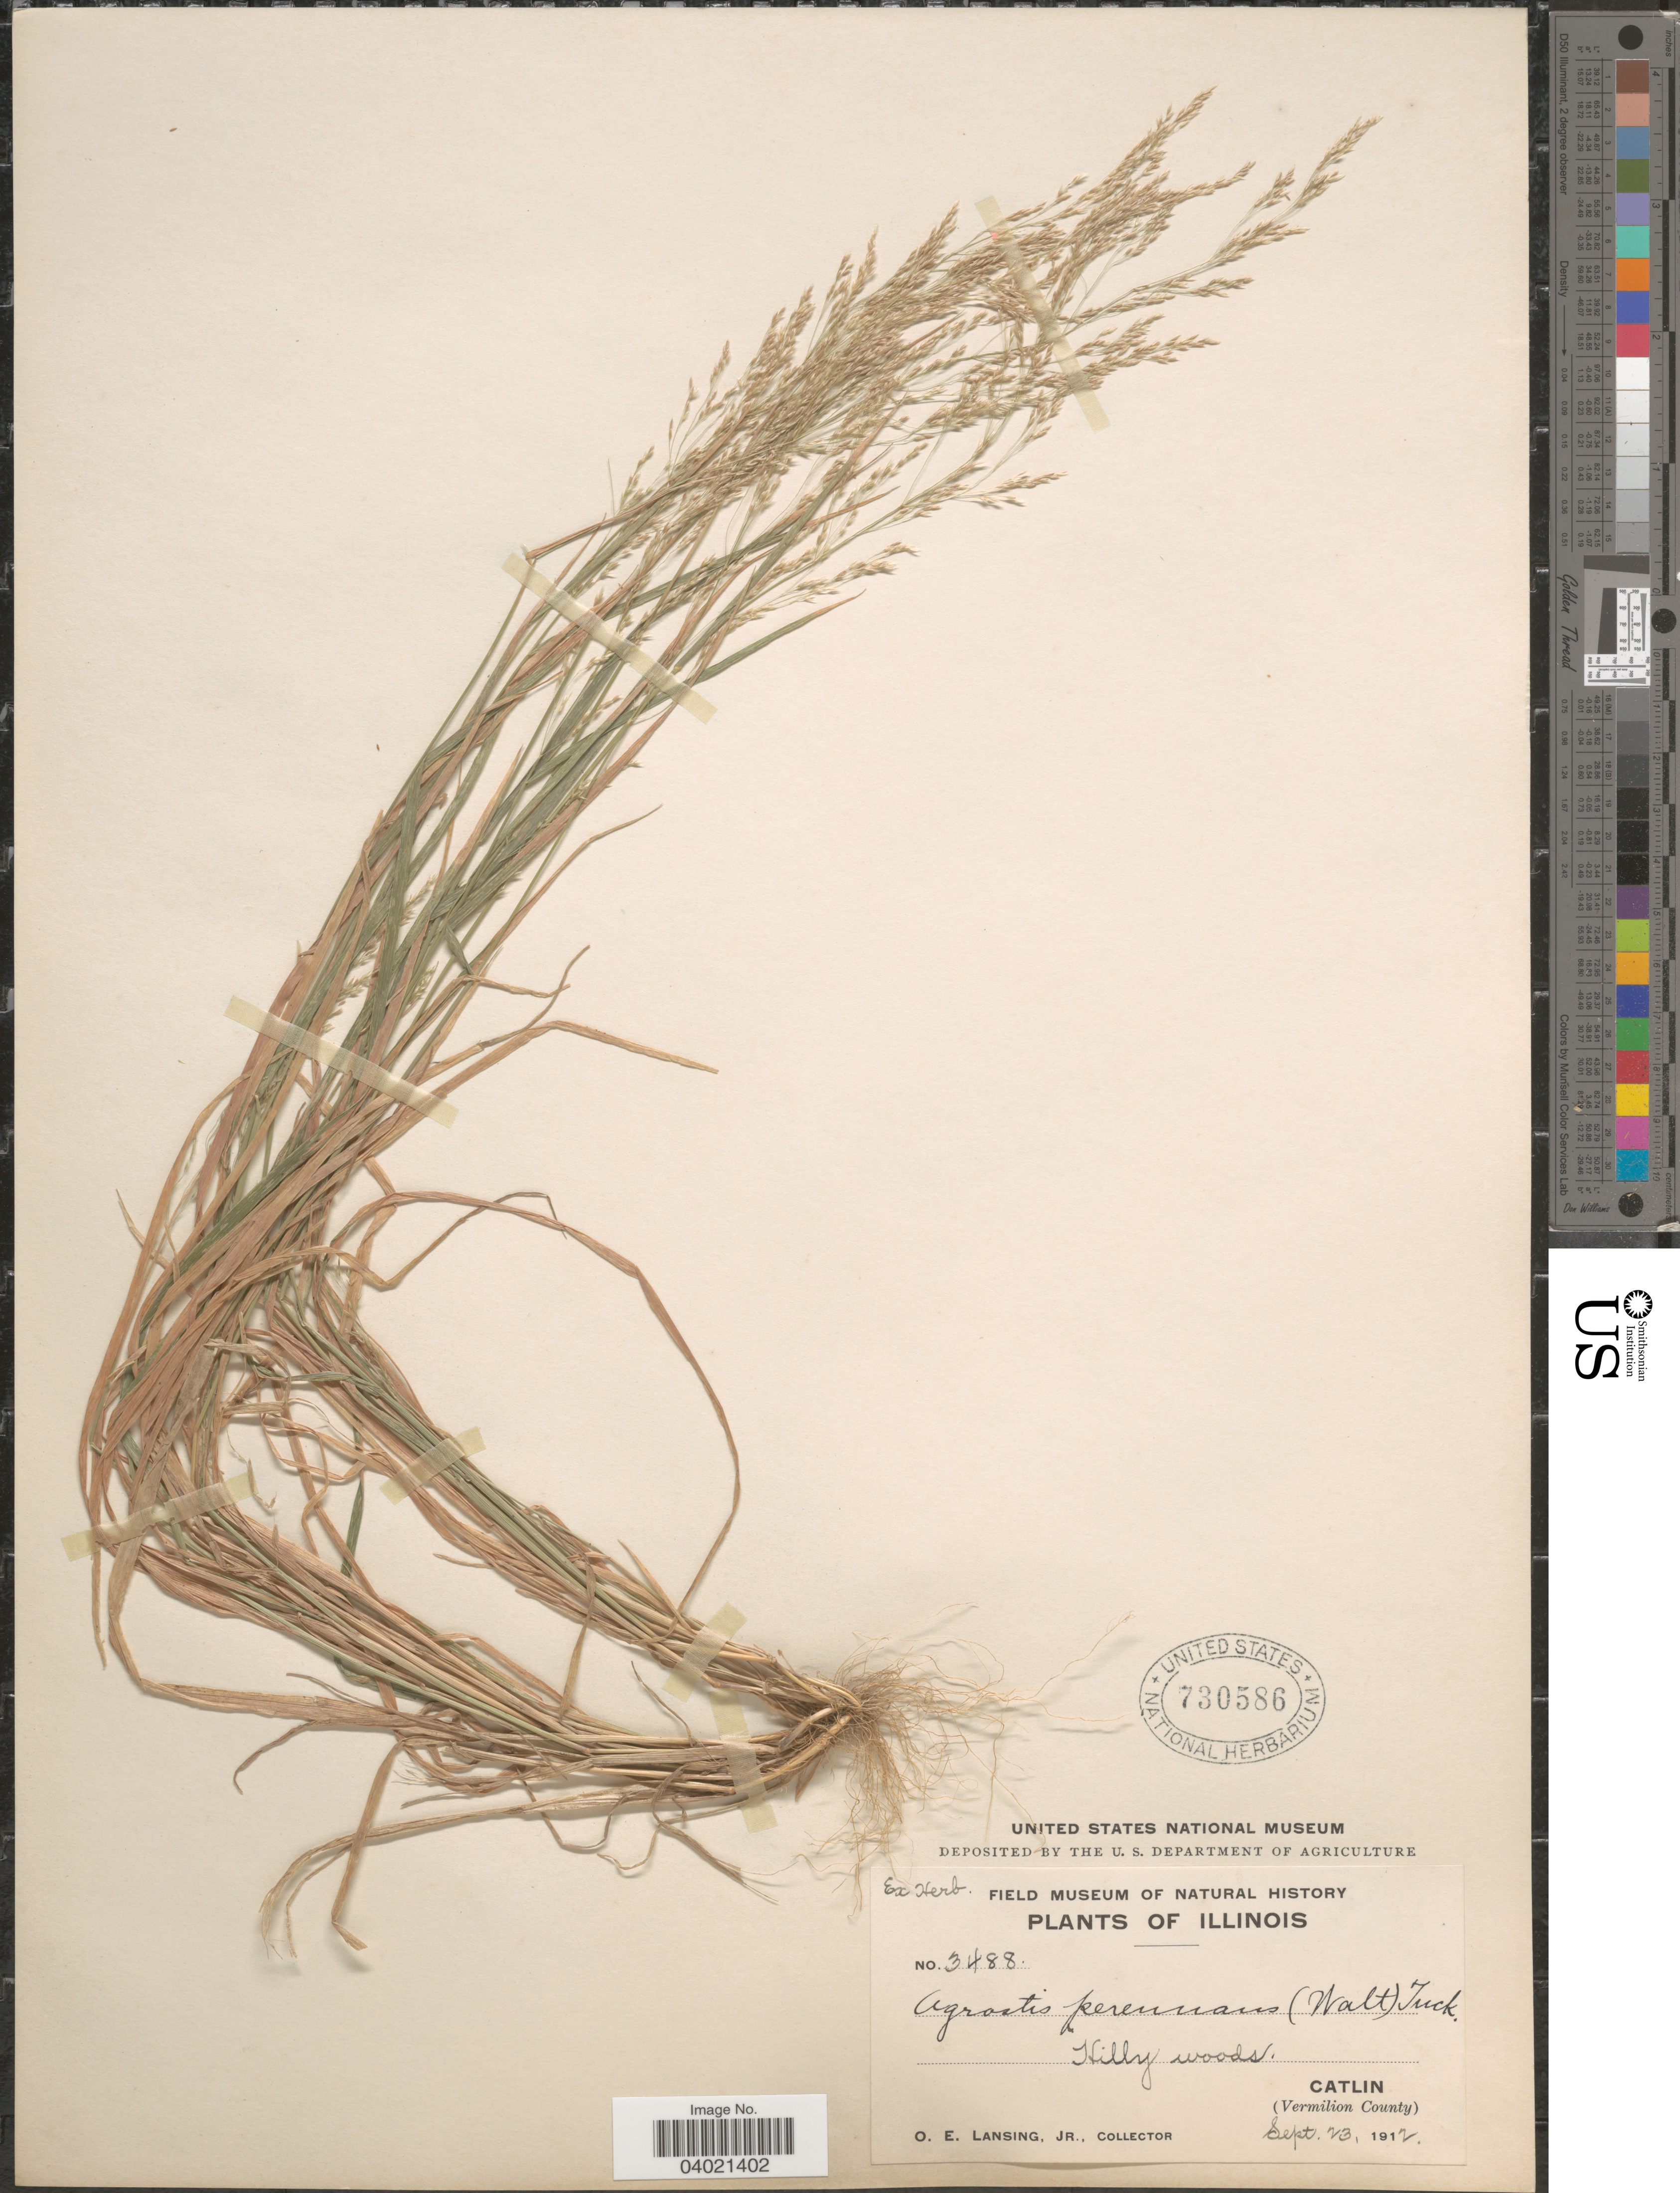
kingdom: Plantae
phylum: Tracheophyta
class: Liliopsida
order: Poales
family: Poaceae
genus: Agrostis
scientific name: Agrostis perennans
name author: (Walter) Tuck.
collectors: O. Lansing Jr.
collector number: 3488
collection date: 1912-09-23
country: United States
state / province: Illinois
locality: Hilly woods. Catlin (Vermilion County).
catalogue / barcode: US 730586